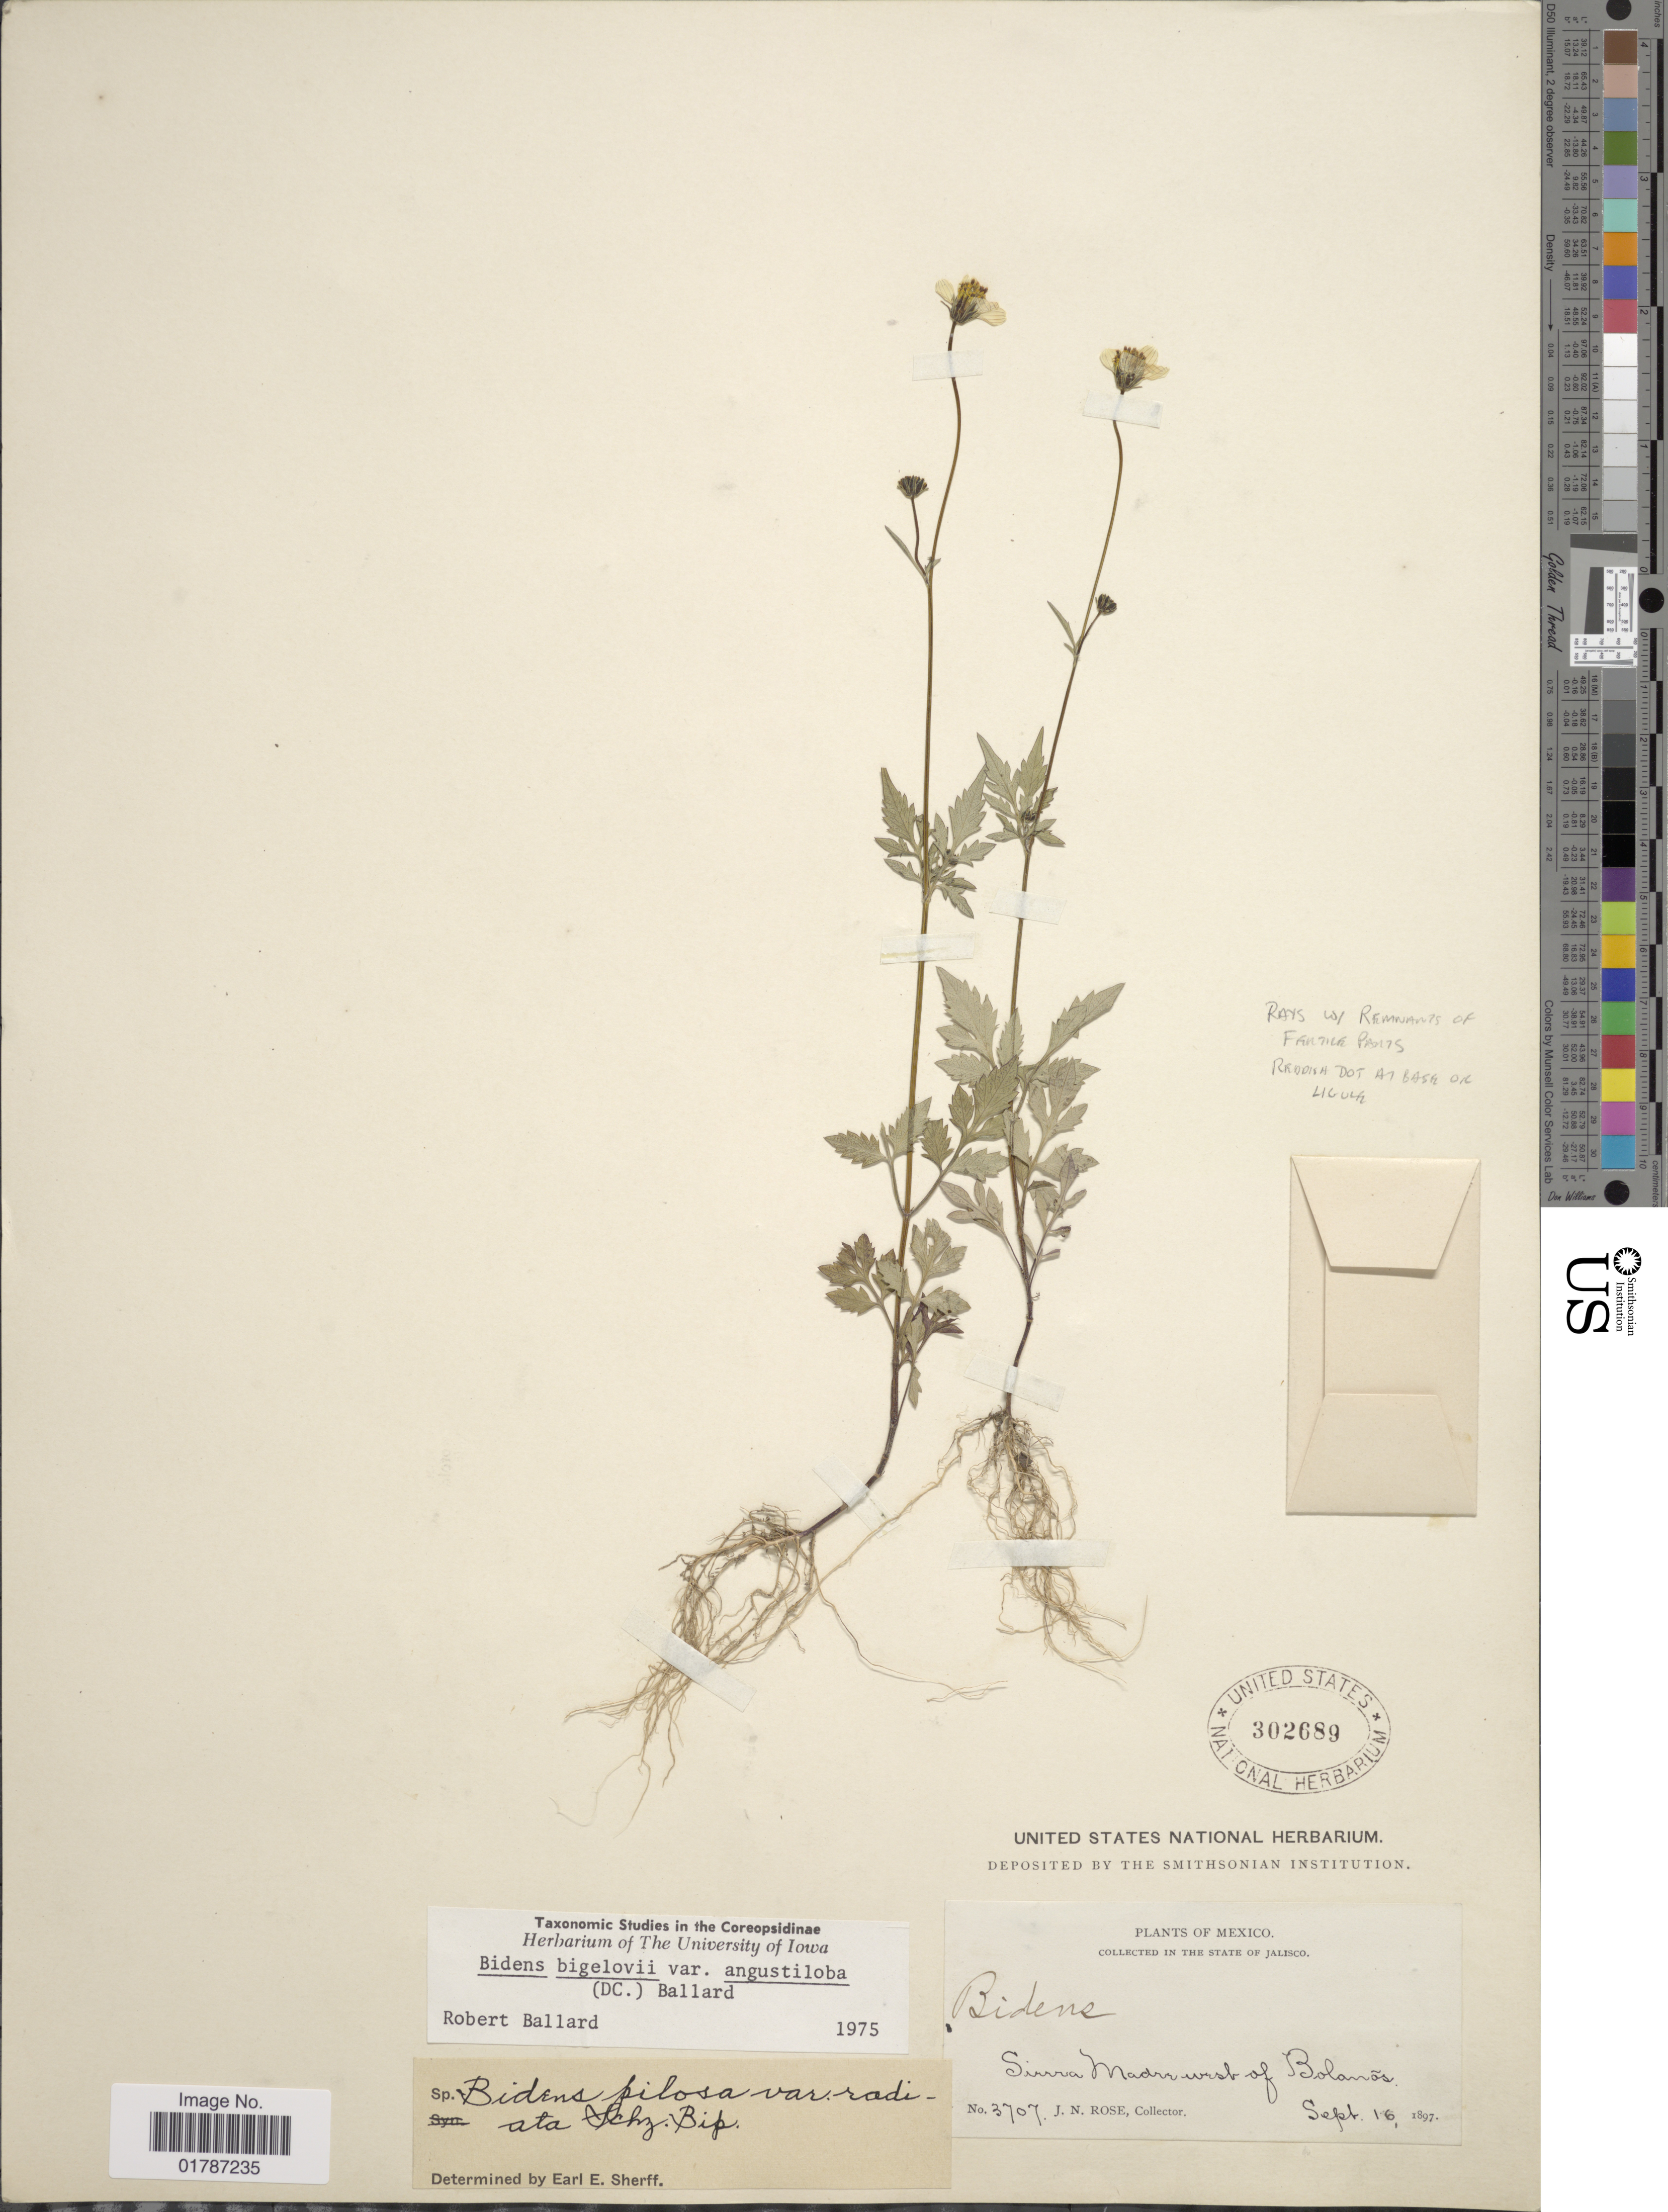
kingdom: Plantae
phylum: Tracheophyta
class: Magnoliopsida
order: Asterales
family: Asteraceae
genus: Bidens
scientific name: Bidens bigelovii var. angustiloba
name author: (DC.) Ballard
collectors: J. N. Rose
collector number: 3707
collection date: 1897-09-16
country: Mexico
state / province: Jalisco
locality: In the State of Jalisco, Sierra Madre west of Bolanos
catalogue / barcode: US 302689